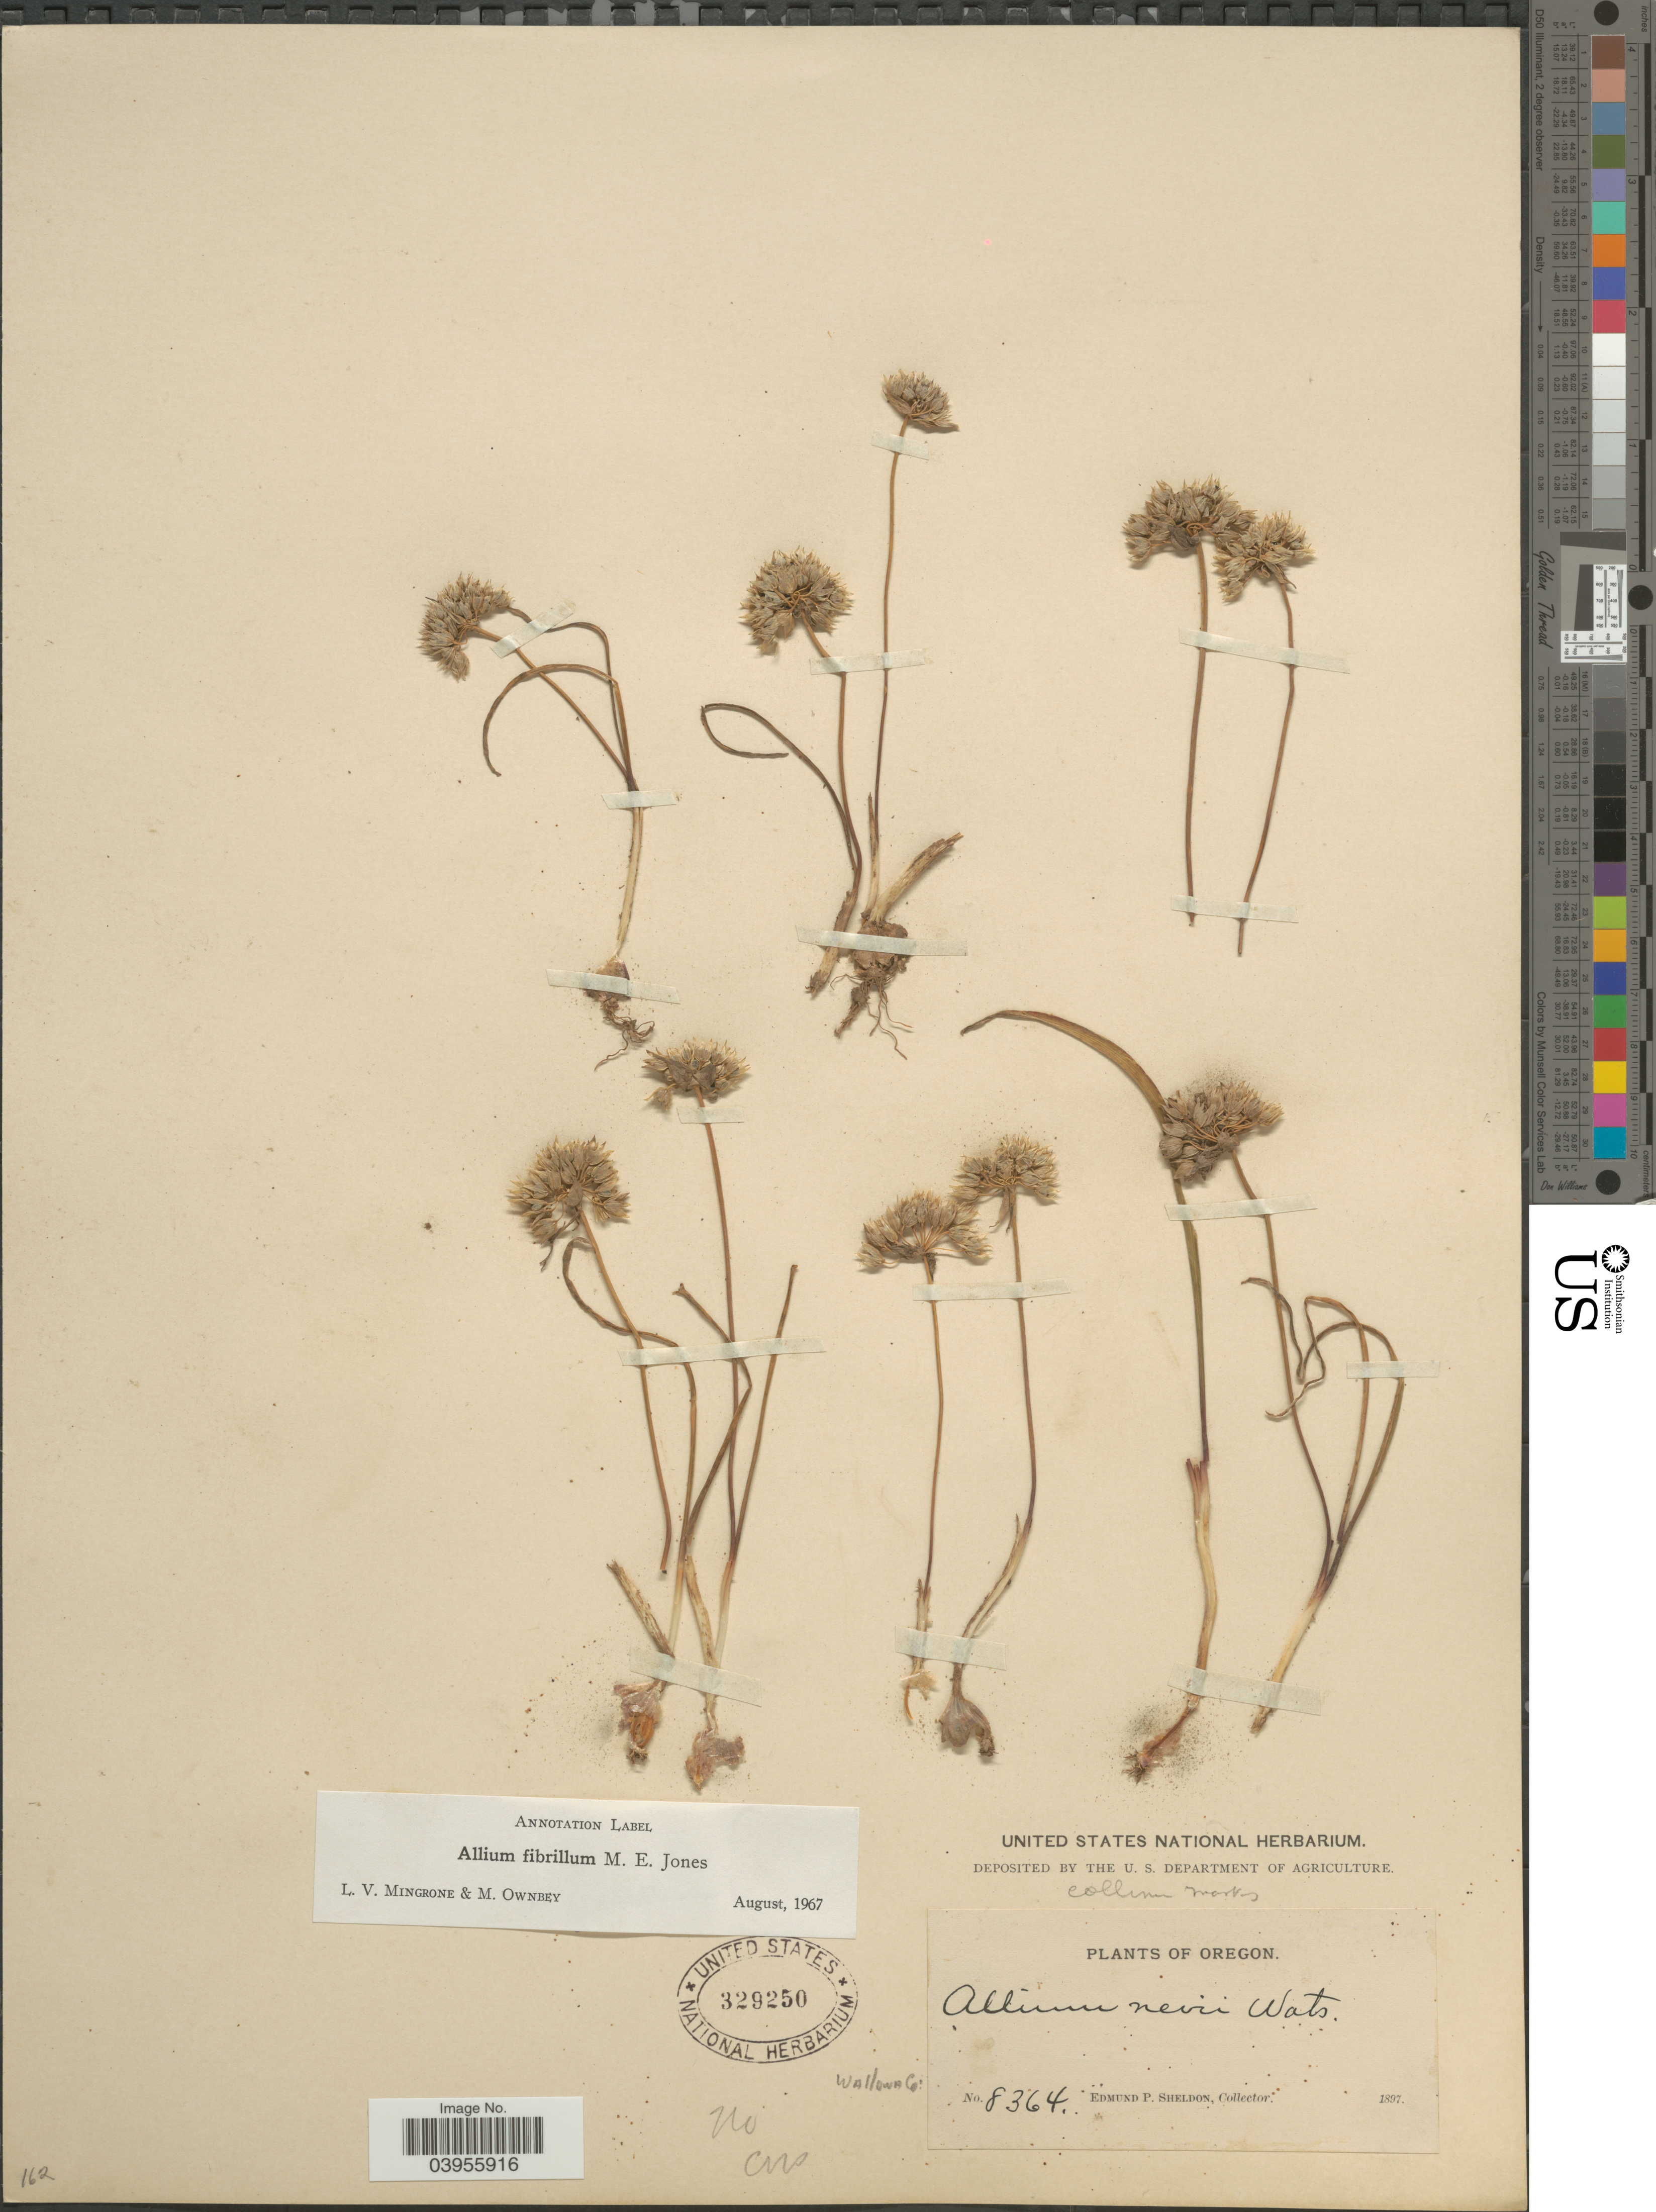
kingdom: Plantae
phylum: Tracheophyta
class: Liliopsida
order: Asparagales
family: Amaryllidaceae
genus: Allium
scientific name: Allium fibrillum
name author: M.E. Jones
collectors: E. P. Sheldon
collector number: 8364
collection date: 1897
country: United States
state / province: Oregon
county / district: Wallowa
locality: Wallowa Co.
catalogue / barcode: US 329250